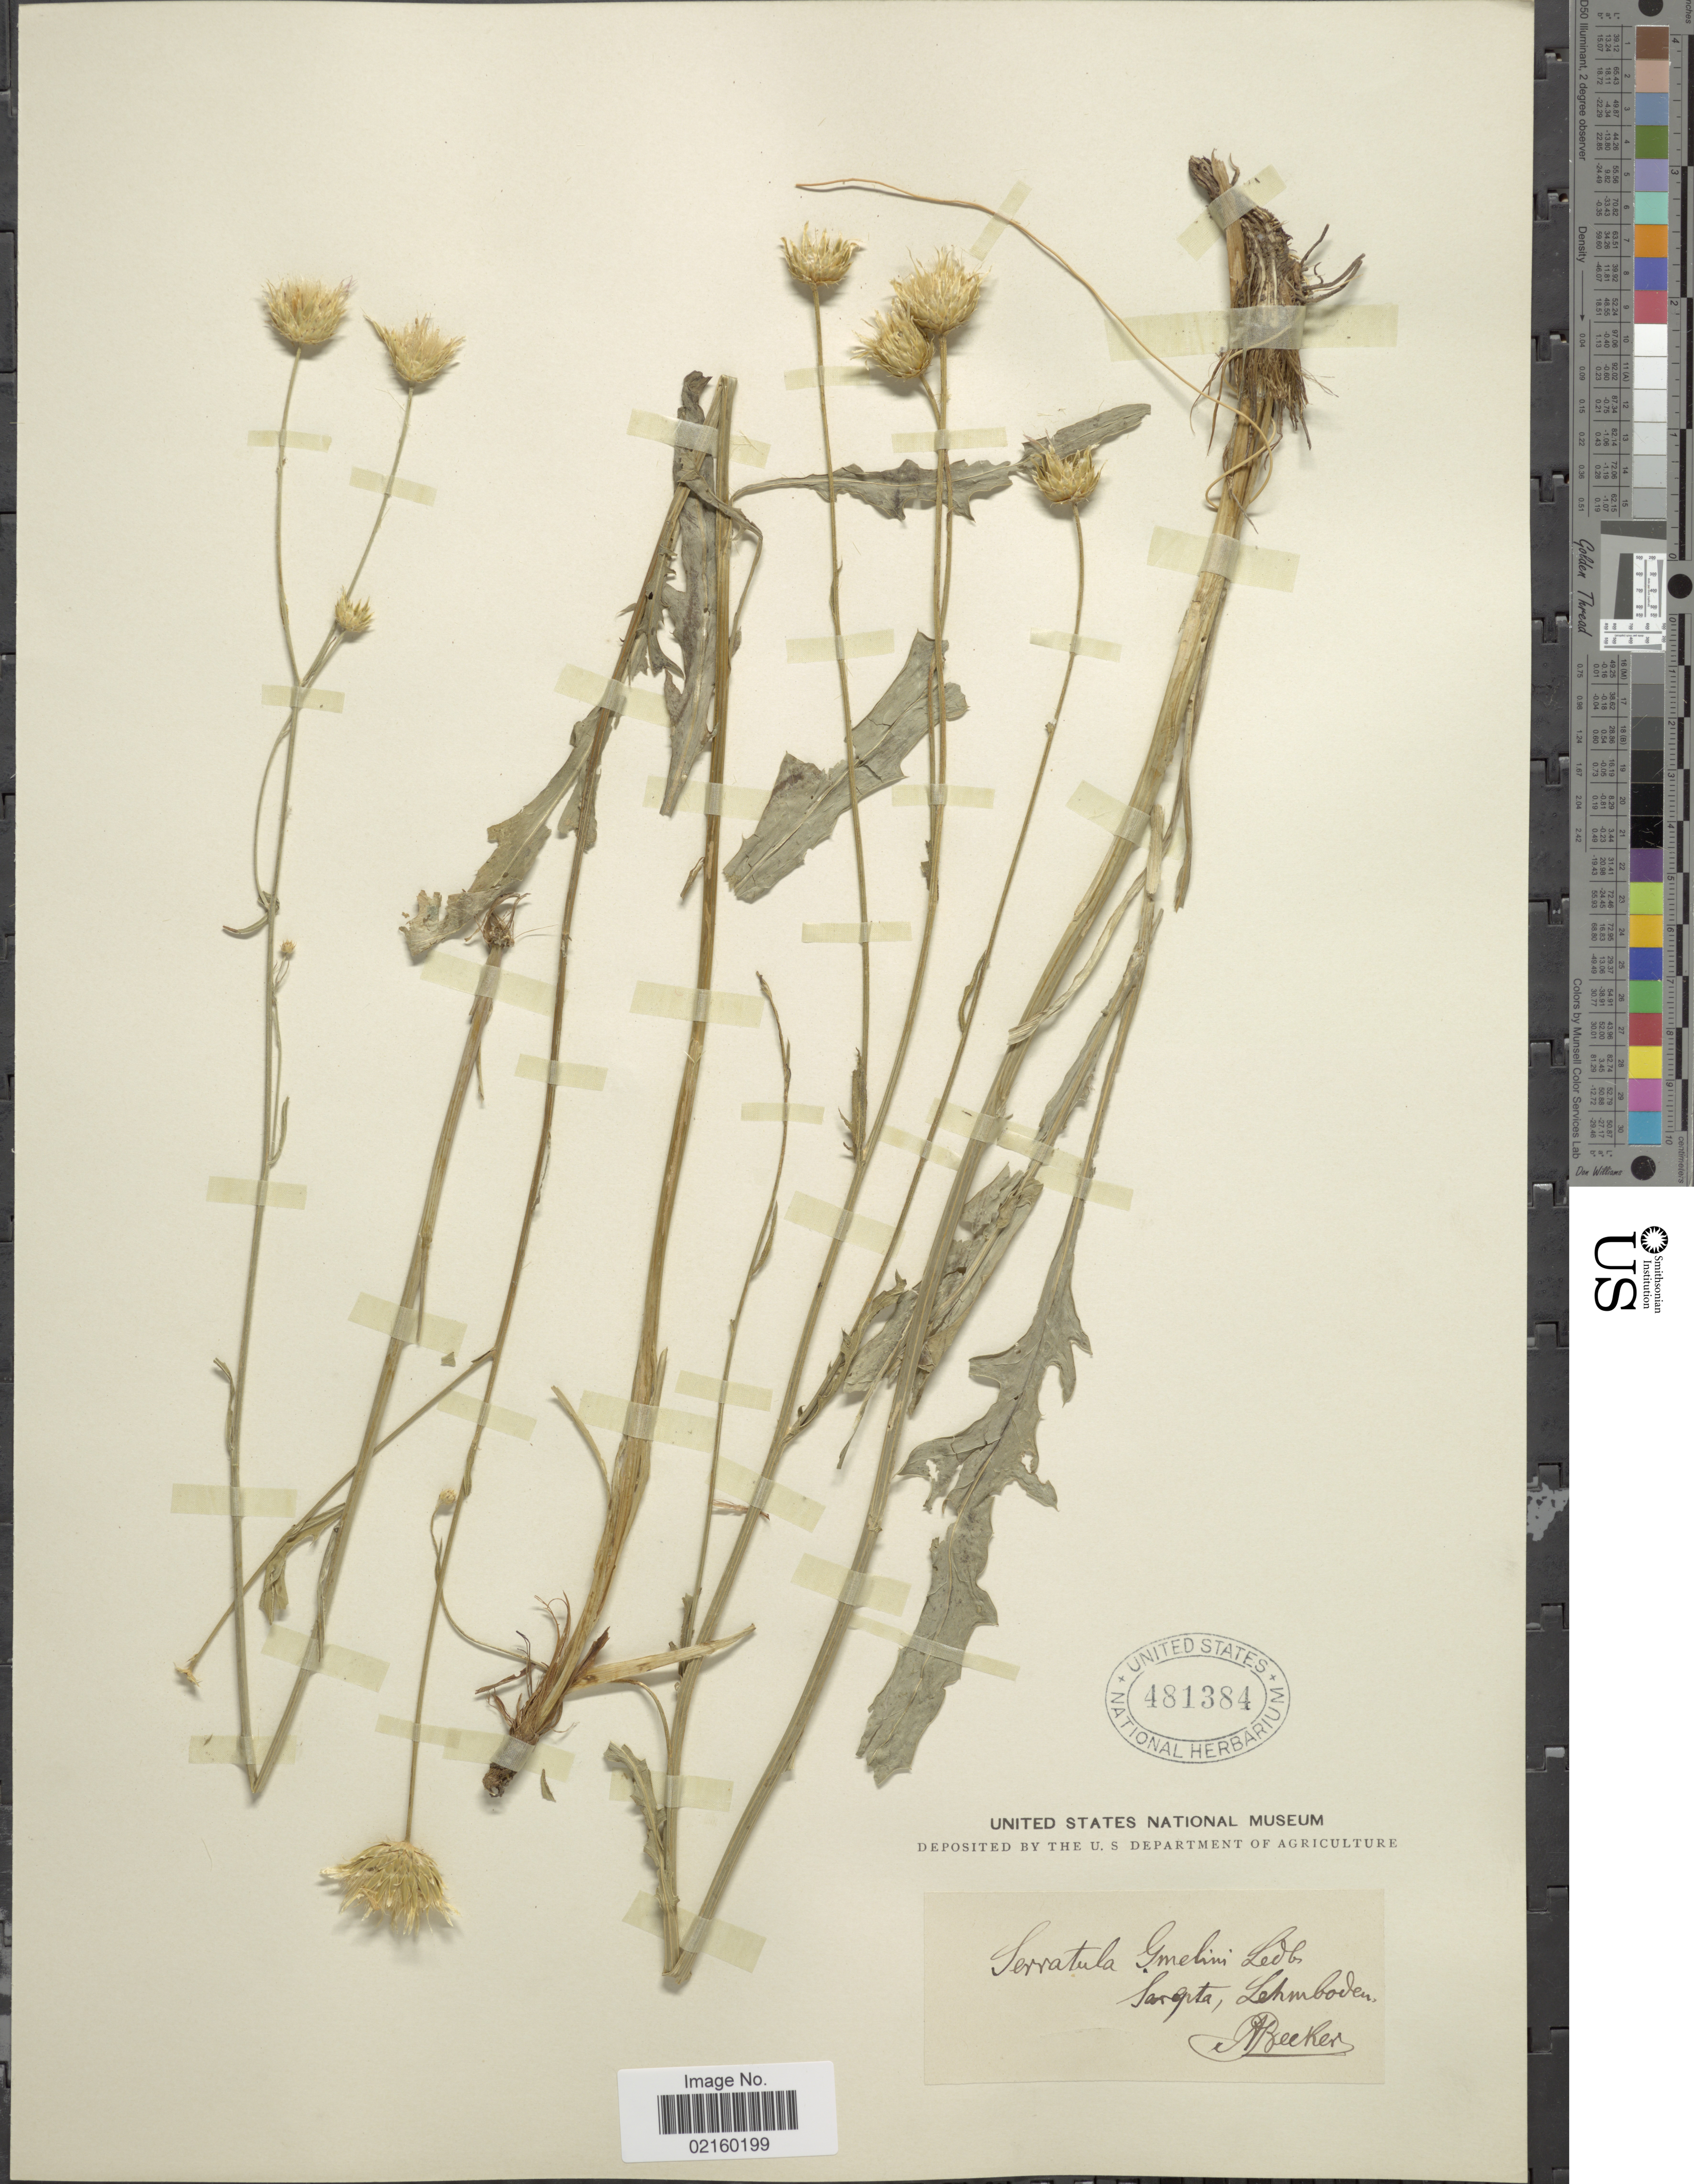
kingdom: Plantae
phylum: Tracheophyta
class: Magnoliopsida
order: Asterales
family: Asteraceae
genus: Serratula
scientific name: Serratula gmelini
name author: Ledeb.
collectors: A. Becker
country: Russian Federation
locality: Sarepta, Lehmboden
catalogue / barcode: US 481384